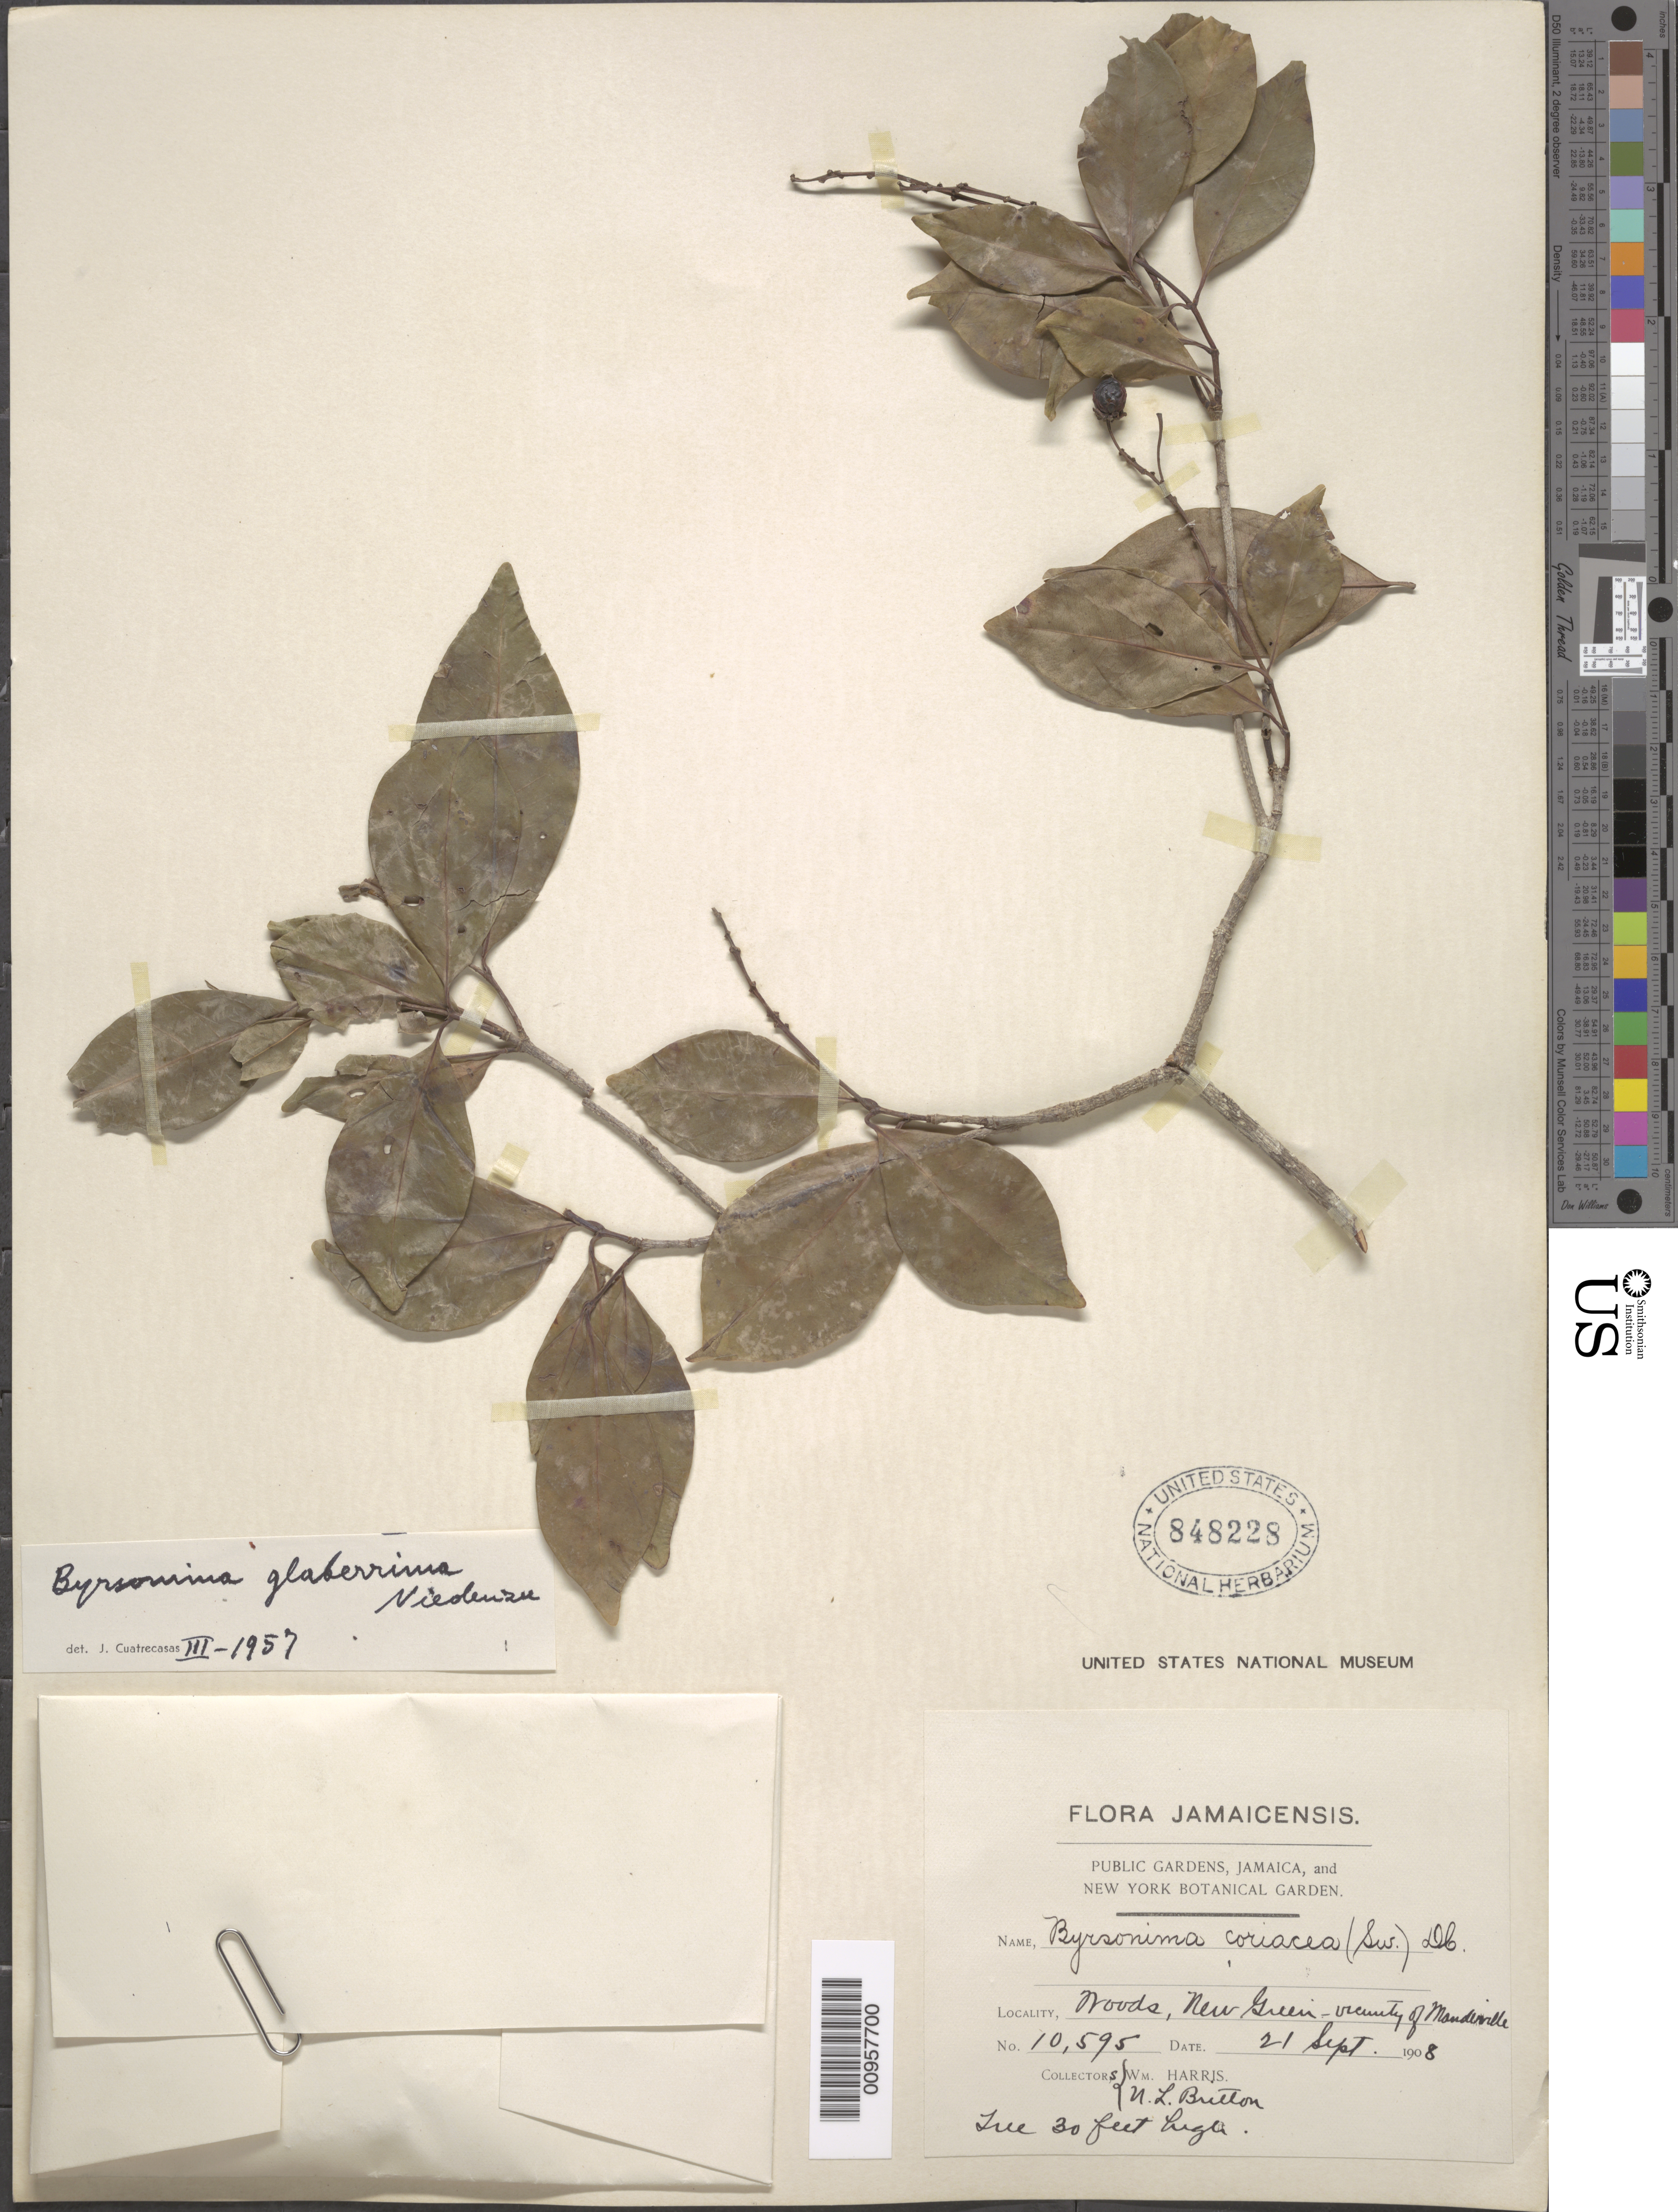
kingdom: Plantae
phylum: Tracheophyta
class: Magnoliopsida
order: Malpighiales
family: Malpighiaceae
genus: Byrsonima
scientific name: Byrsonima glaberrima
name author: Nied.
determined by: Cuatrecasas, J.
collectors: W. H. Harris & N. Britton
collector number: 10595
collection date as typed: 21 Sep 1908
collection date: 1908-09-21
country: Jamaica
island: Jamaica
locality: New Green, vicinity of Mandeville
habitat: Woods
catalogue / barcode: US 848228